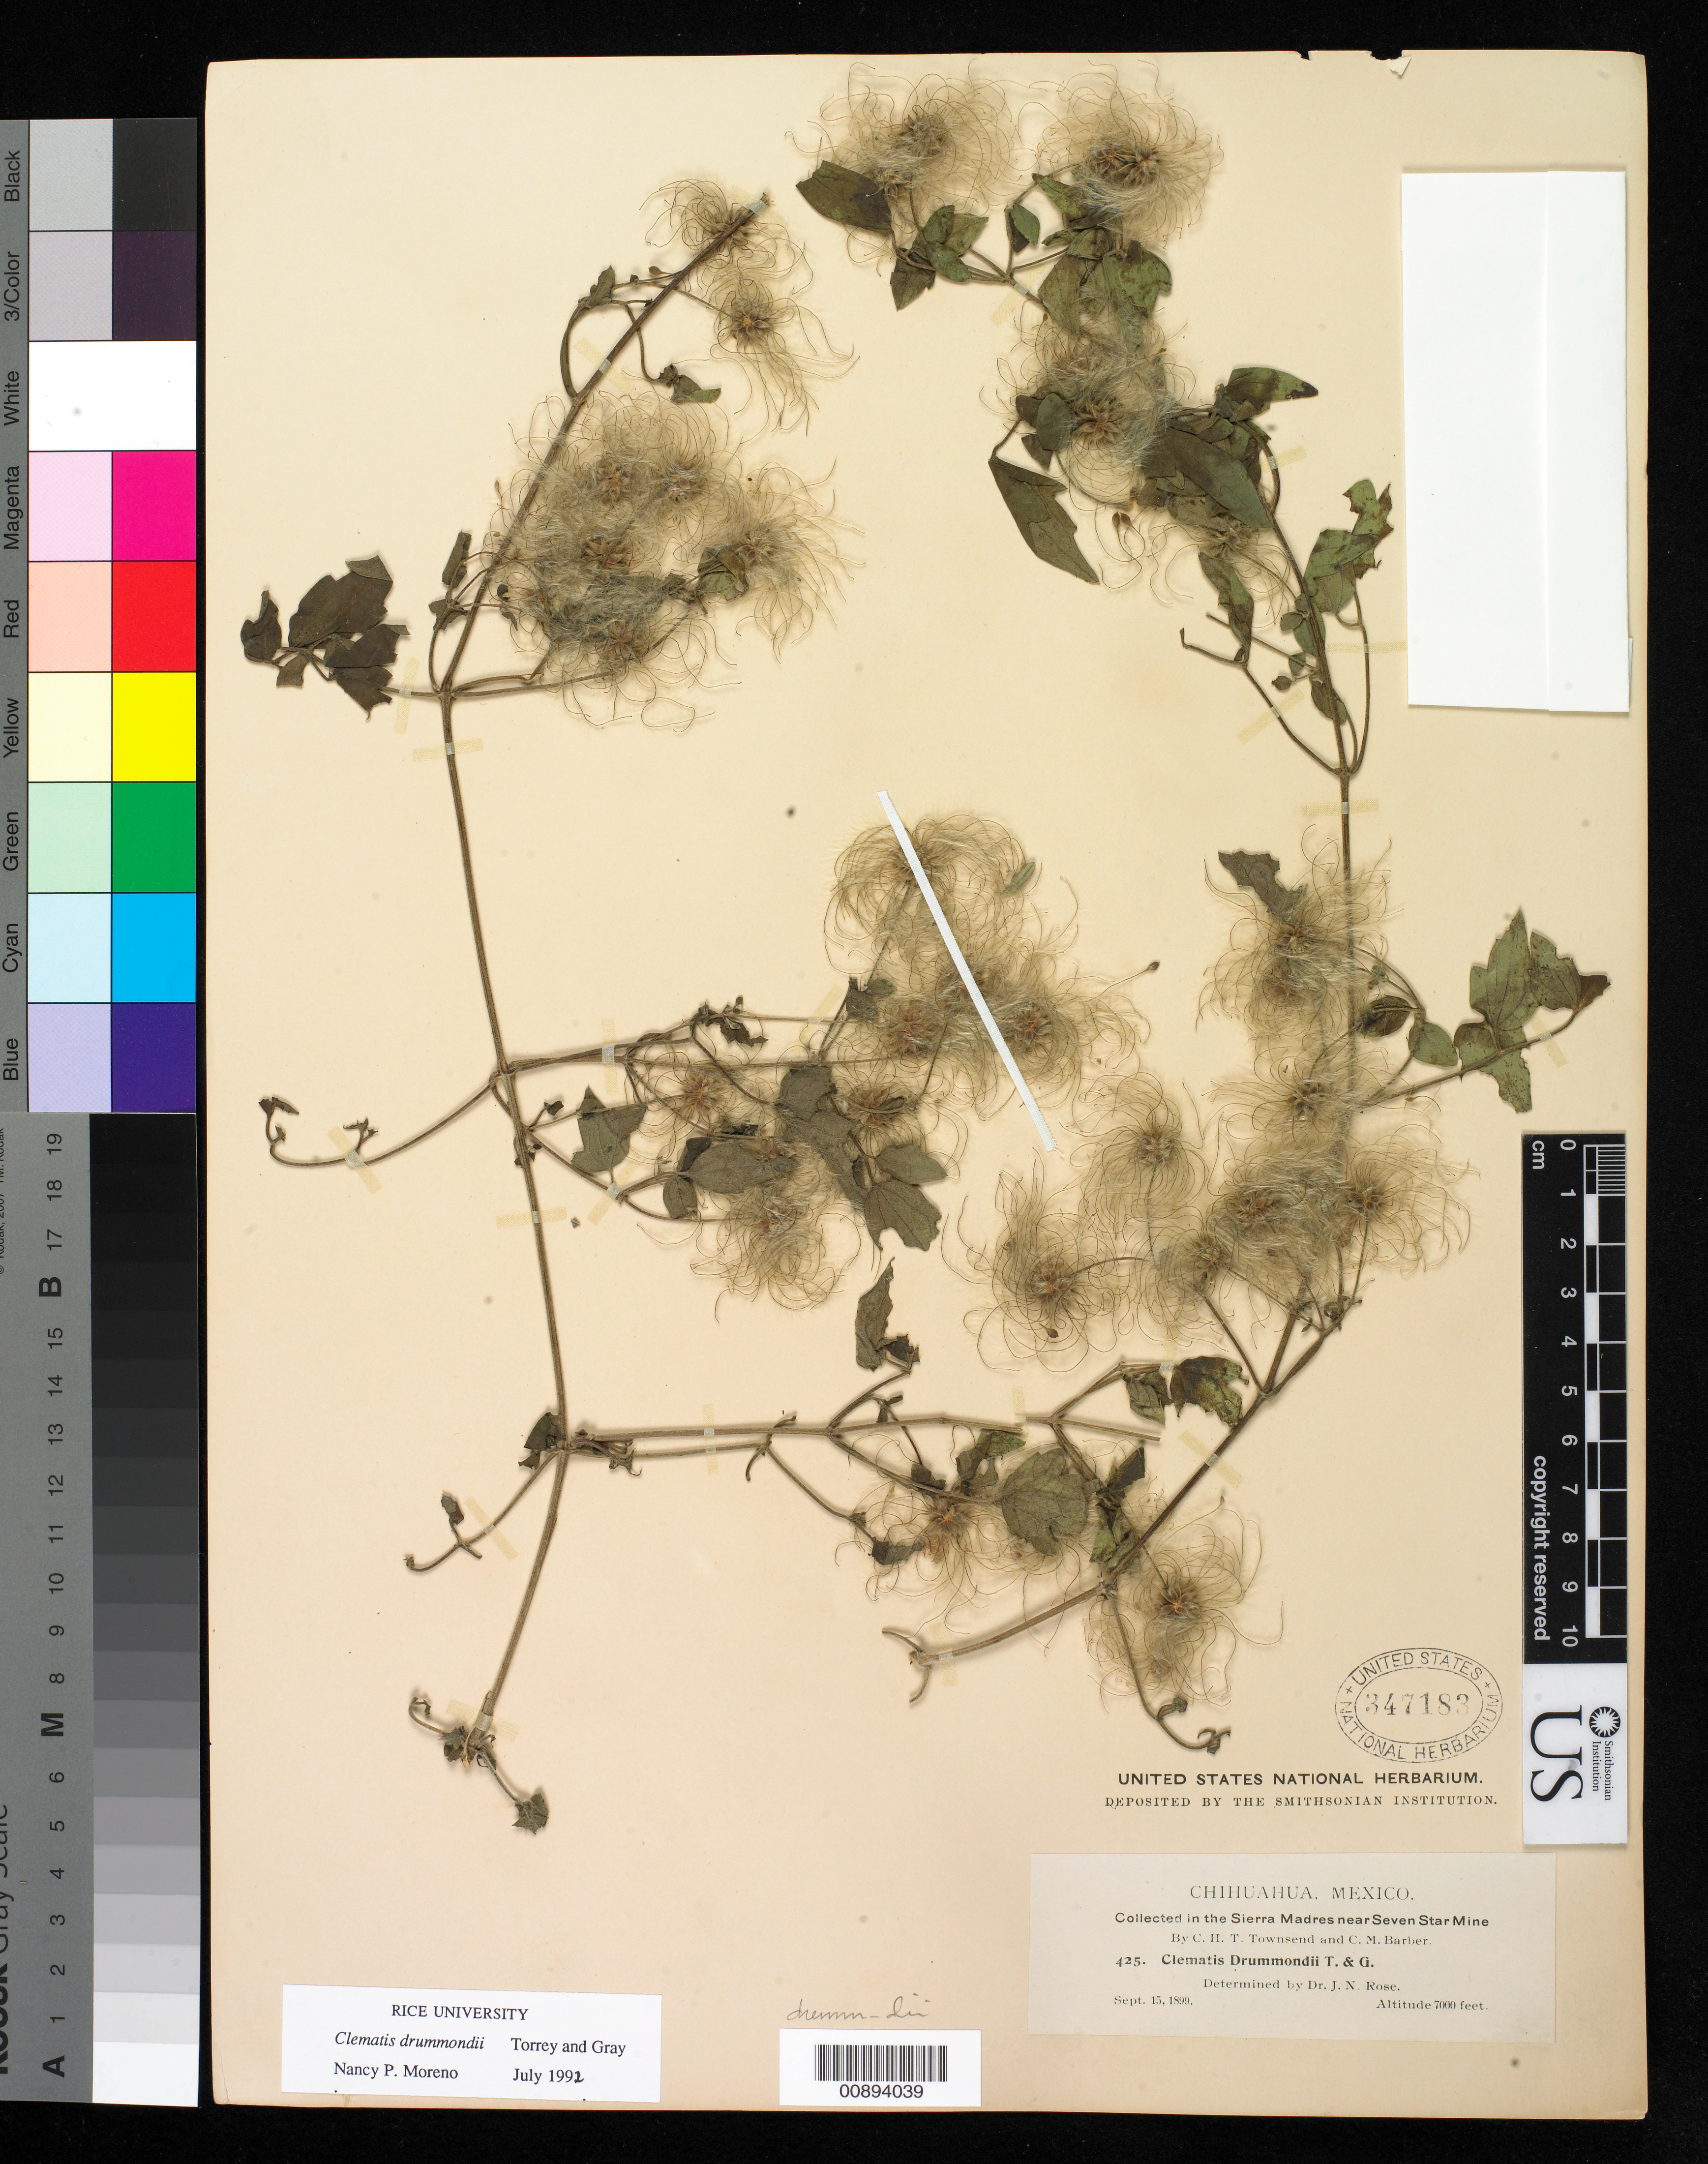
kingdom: Plantae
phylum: Tracheophyta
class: Magnoliopsida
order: Ranunculales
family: Ranunculaceae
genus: Clematis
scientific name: Clematis drummondii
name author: Torr. & A. Gray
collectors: C. H. T. Townsend & C. Barber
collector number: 425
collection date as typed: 15 Sep 1899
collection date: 1899-09-15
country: Mexico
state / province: Chihuahua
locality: Sierra Madre near Seven Star Mine, Chihuahua.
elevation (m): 2134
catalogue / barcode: US 347183